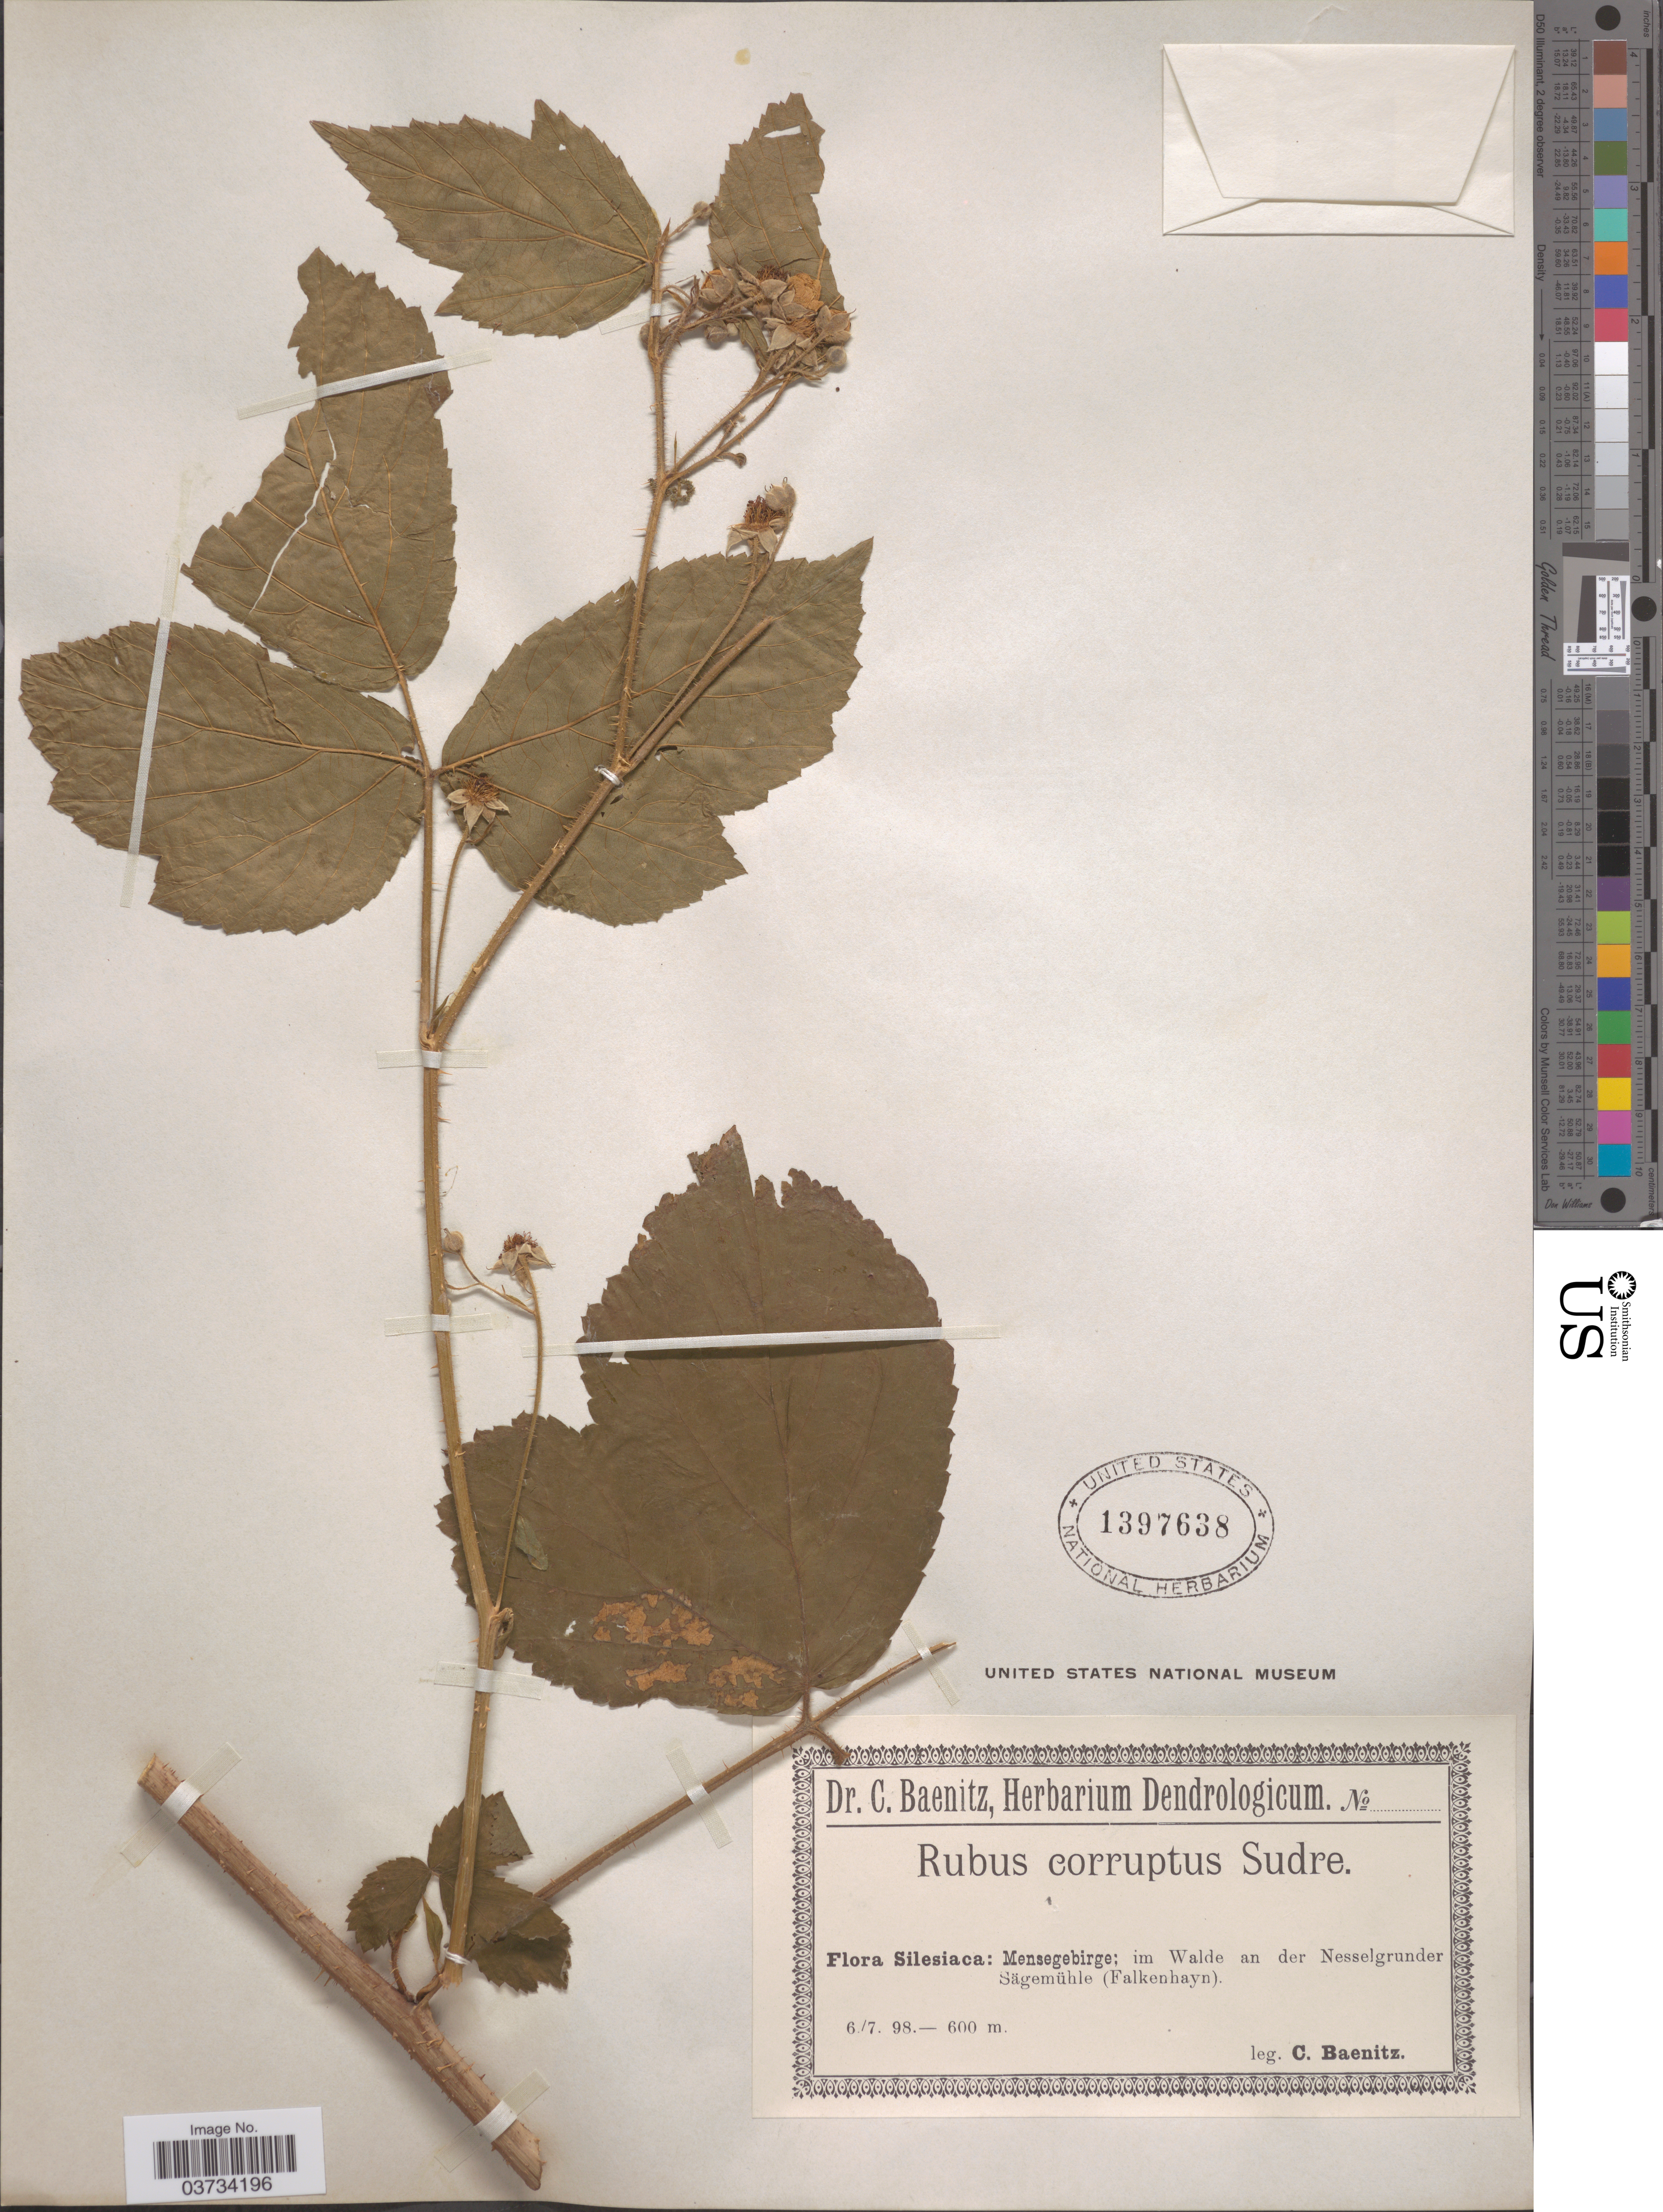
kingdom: Plantae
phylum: Tracheophyta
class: Magnoliopsida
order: Rosales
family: Rosaceae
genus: Rubus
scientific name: Rubus corruptus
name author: Sudre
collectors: C. G. Baenitz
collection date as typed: Transcribed d/m/y: 6/7/98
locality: Silesiaca: Mensegebirge; im Walde an der Nesselgrunder Sägemühle (Falkenhayn).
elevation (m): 600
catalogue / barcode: US 1397638